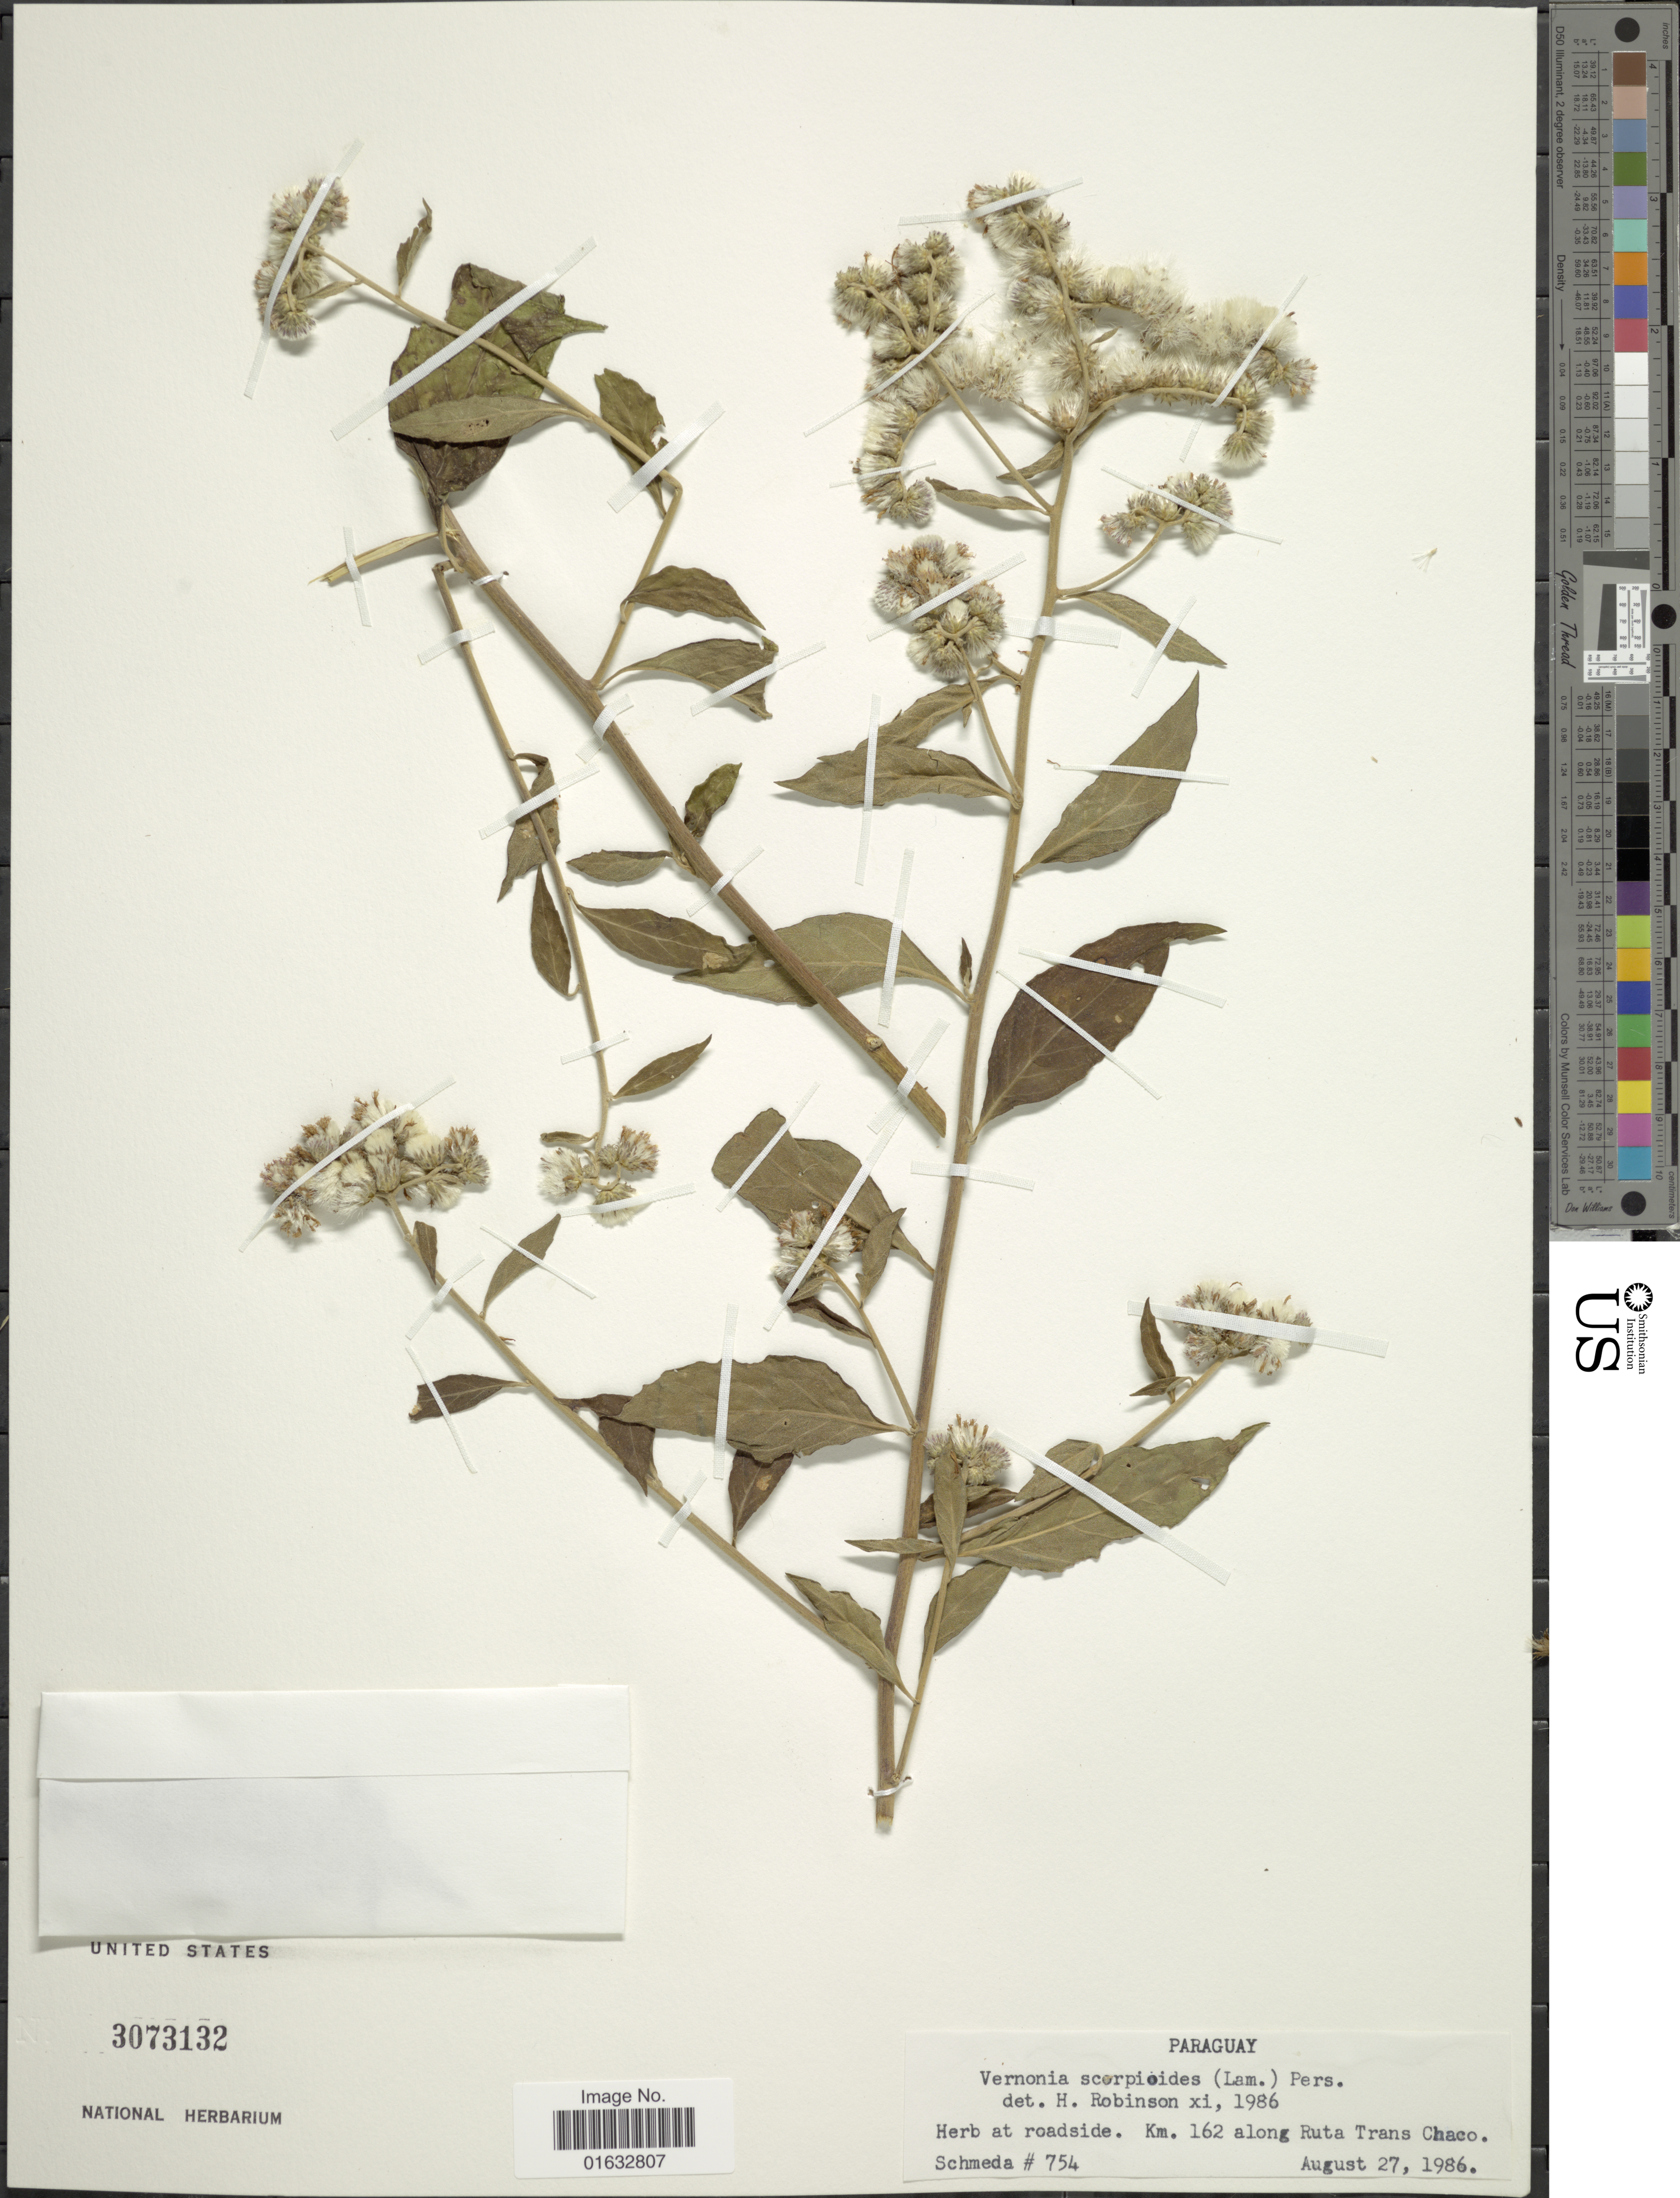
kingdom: Plantae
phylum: Tracheophyta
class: Magnoliopsida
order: Asterales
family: Asteraceae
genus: Cyrtocymura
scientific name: Cyrtocymura scorpioides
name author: (Lam.) H. Rob.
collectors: G. Schmeda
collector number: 754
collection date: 1986-08-27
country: Paraguay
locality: Km 162 along Ruta Trans Chaco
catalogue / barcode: US 3073132